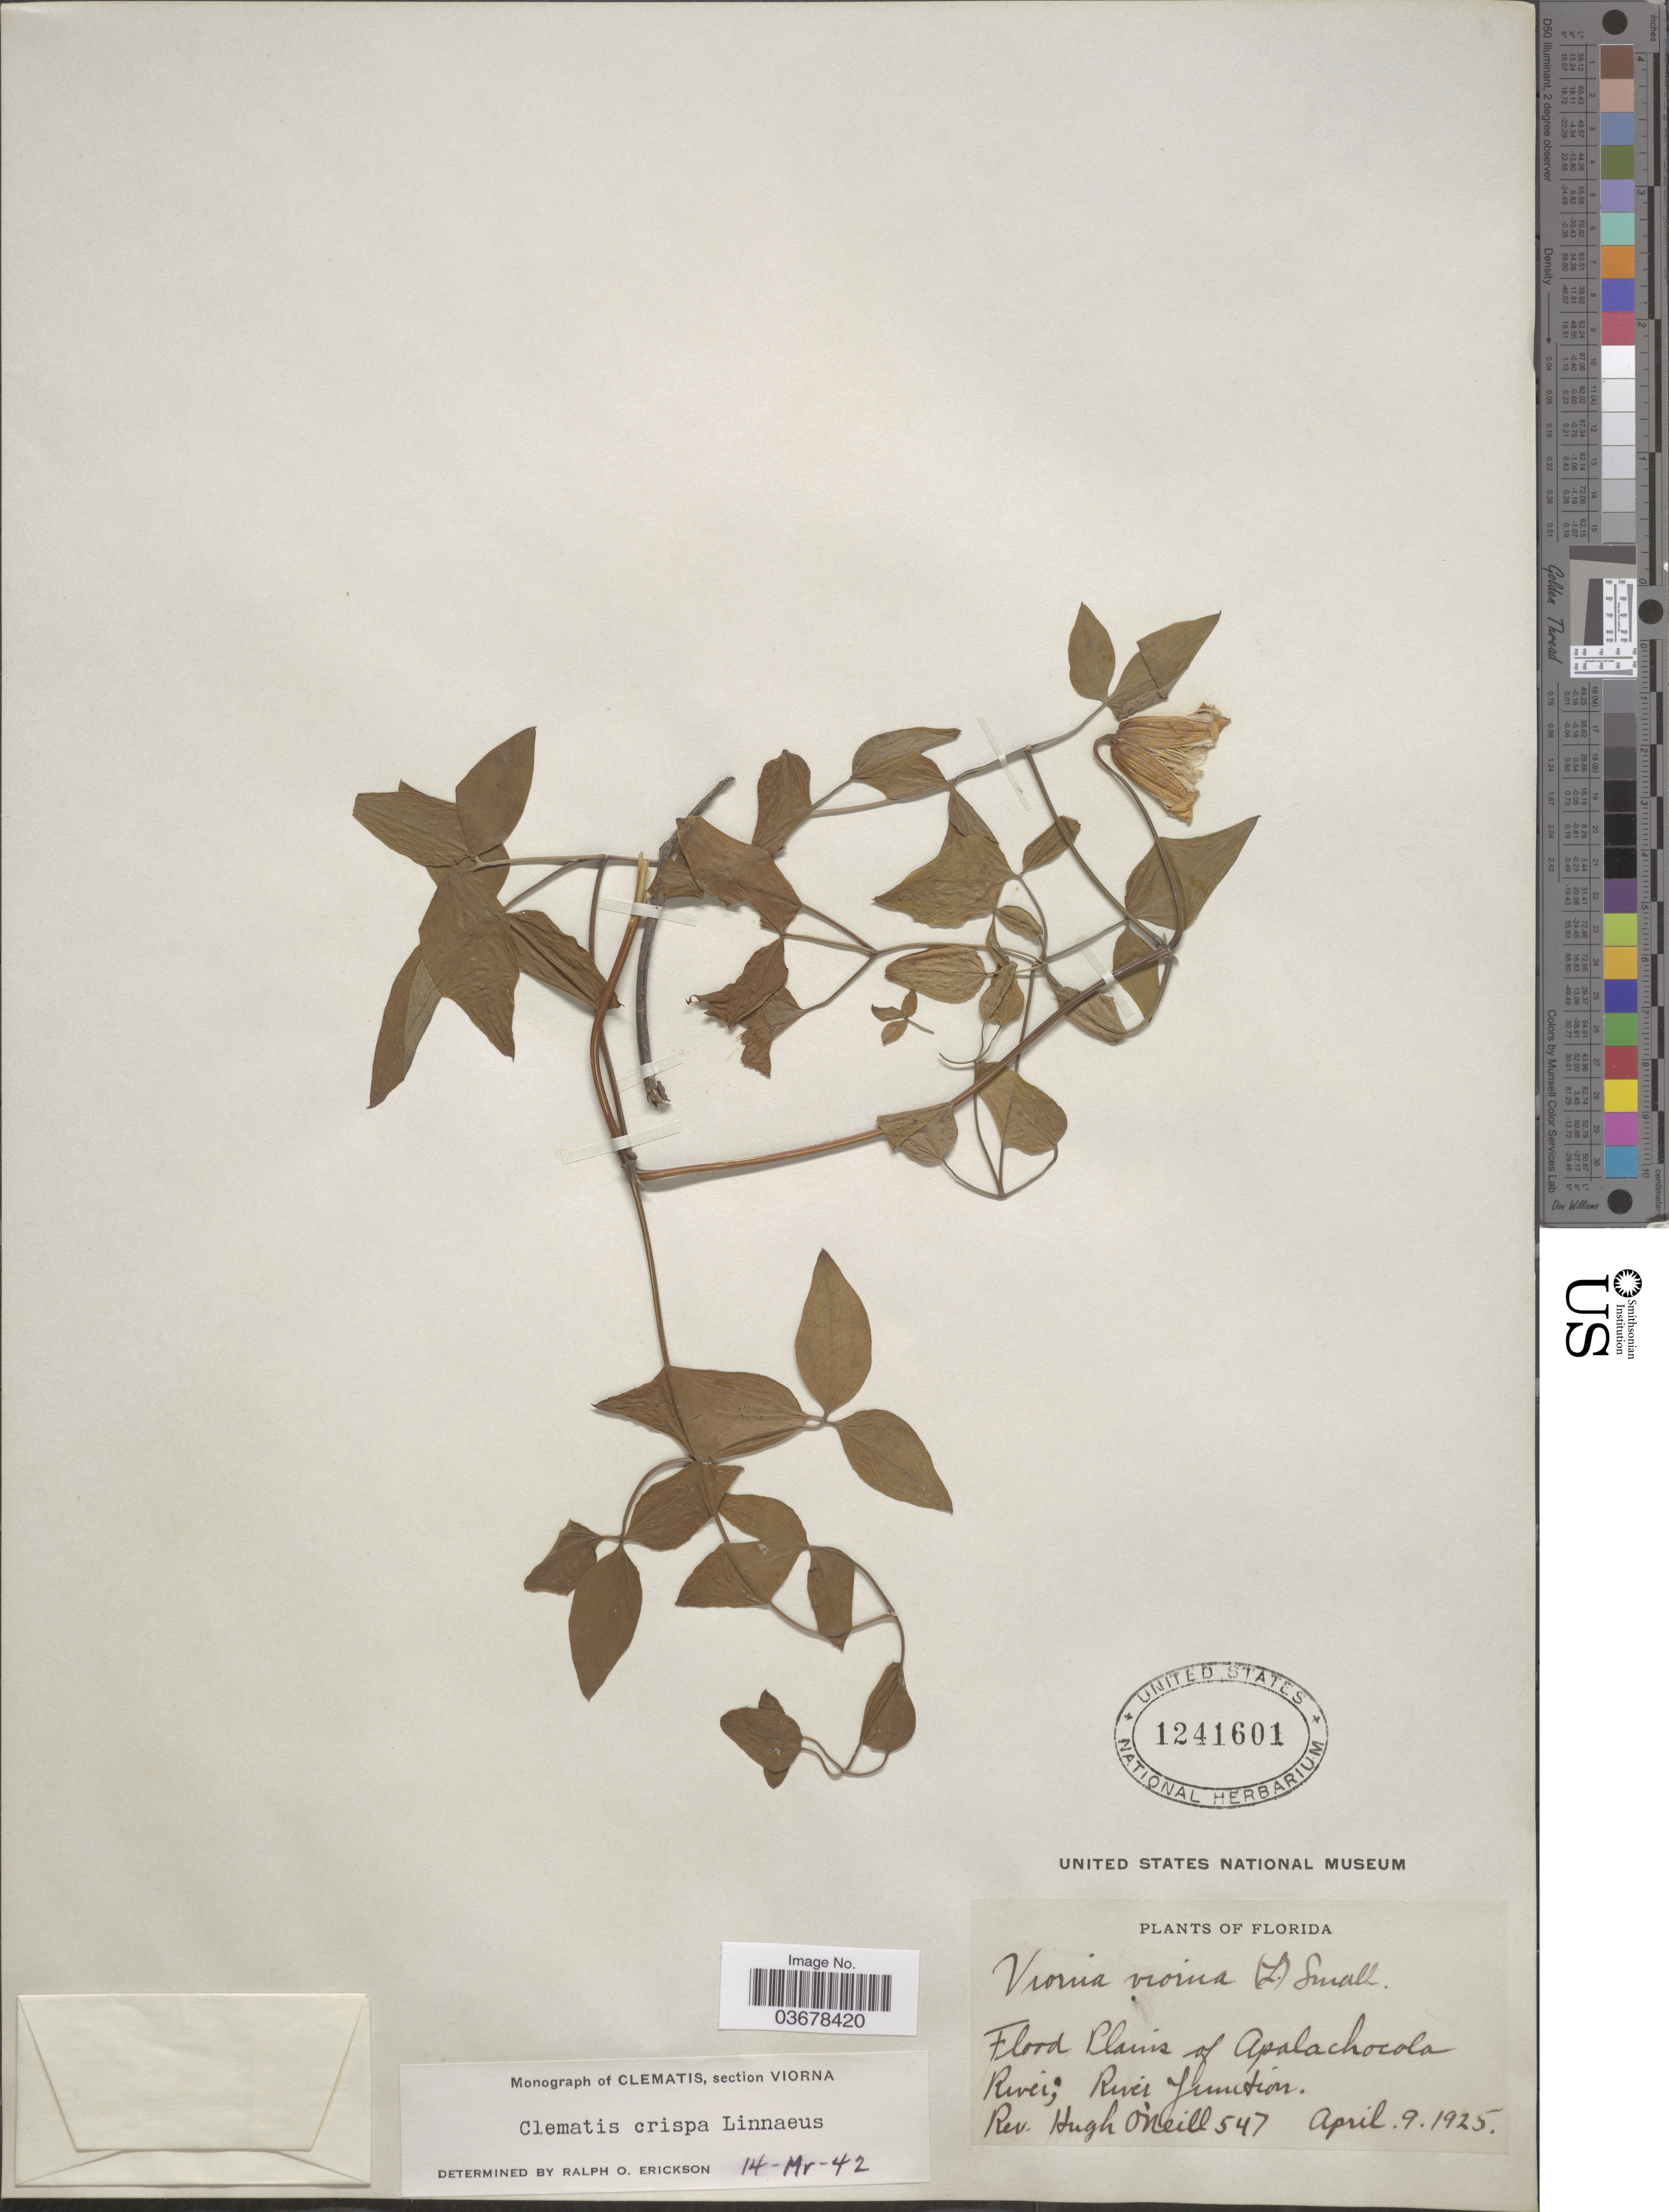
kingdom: Plantae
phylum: Tracheophyta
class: Magnoliopsida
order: Ranunculales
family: Ranunculaceae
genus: Clematis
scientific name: Clematis viorna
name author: L.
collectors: H. O'Neill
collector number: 547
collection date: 1925-04-09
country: United States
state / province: Florida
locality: Flood Plains of Apalachocola River; River Junction.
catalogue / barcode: US 1241601